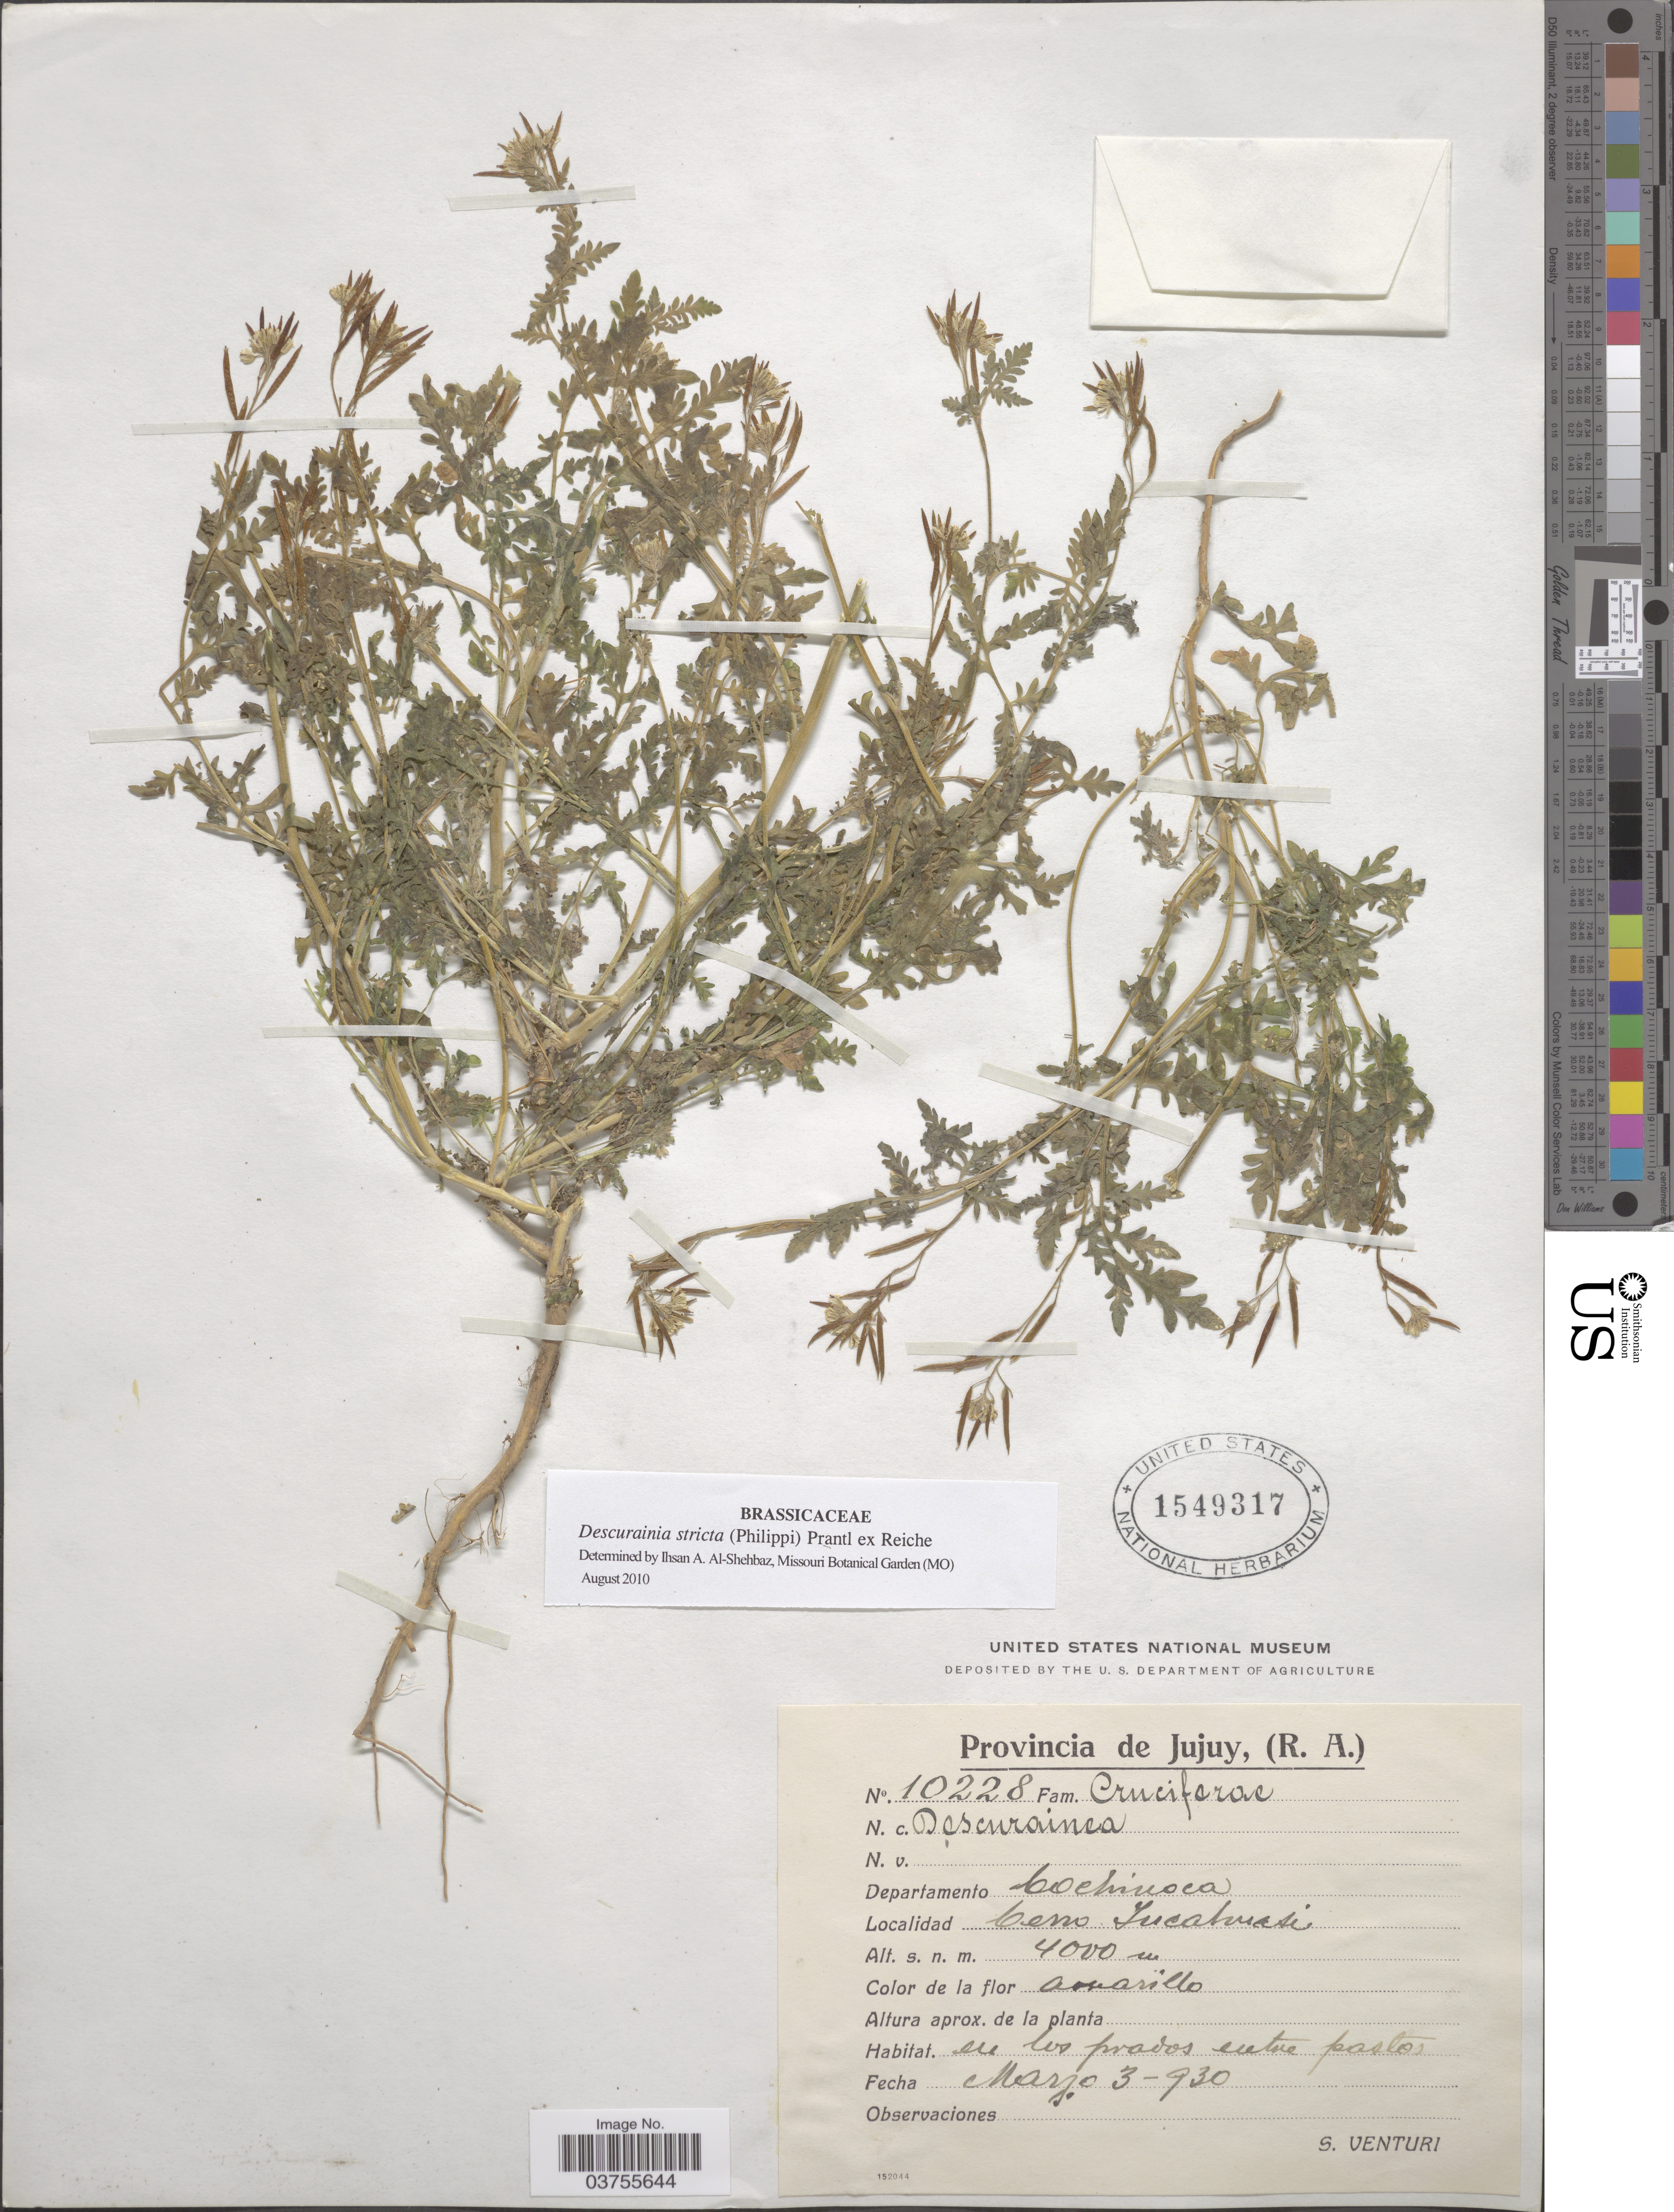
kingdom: Plantae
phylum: Tracheophyta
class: Magnoliopsida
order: Brassicales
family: Brassicaceae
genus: Descurainia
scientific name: Descurainia stricta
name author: (Phil. & C.A. Mey.) Prantl ex Reiche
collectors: S. Venturi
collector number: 10228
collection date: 1930-03-03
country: Argentina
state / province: Jujuy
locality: Departamento Cochinoca, Cerro Tucahuasi.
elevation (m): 4000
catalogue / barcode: US 1549317